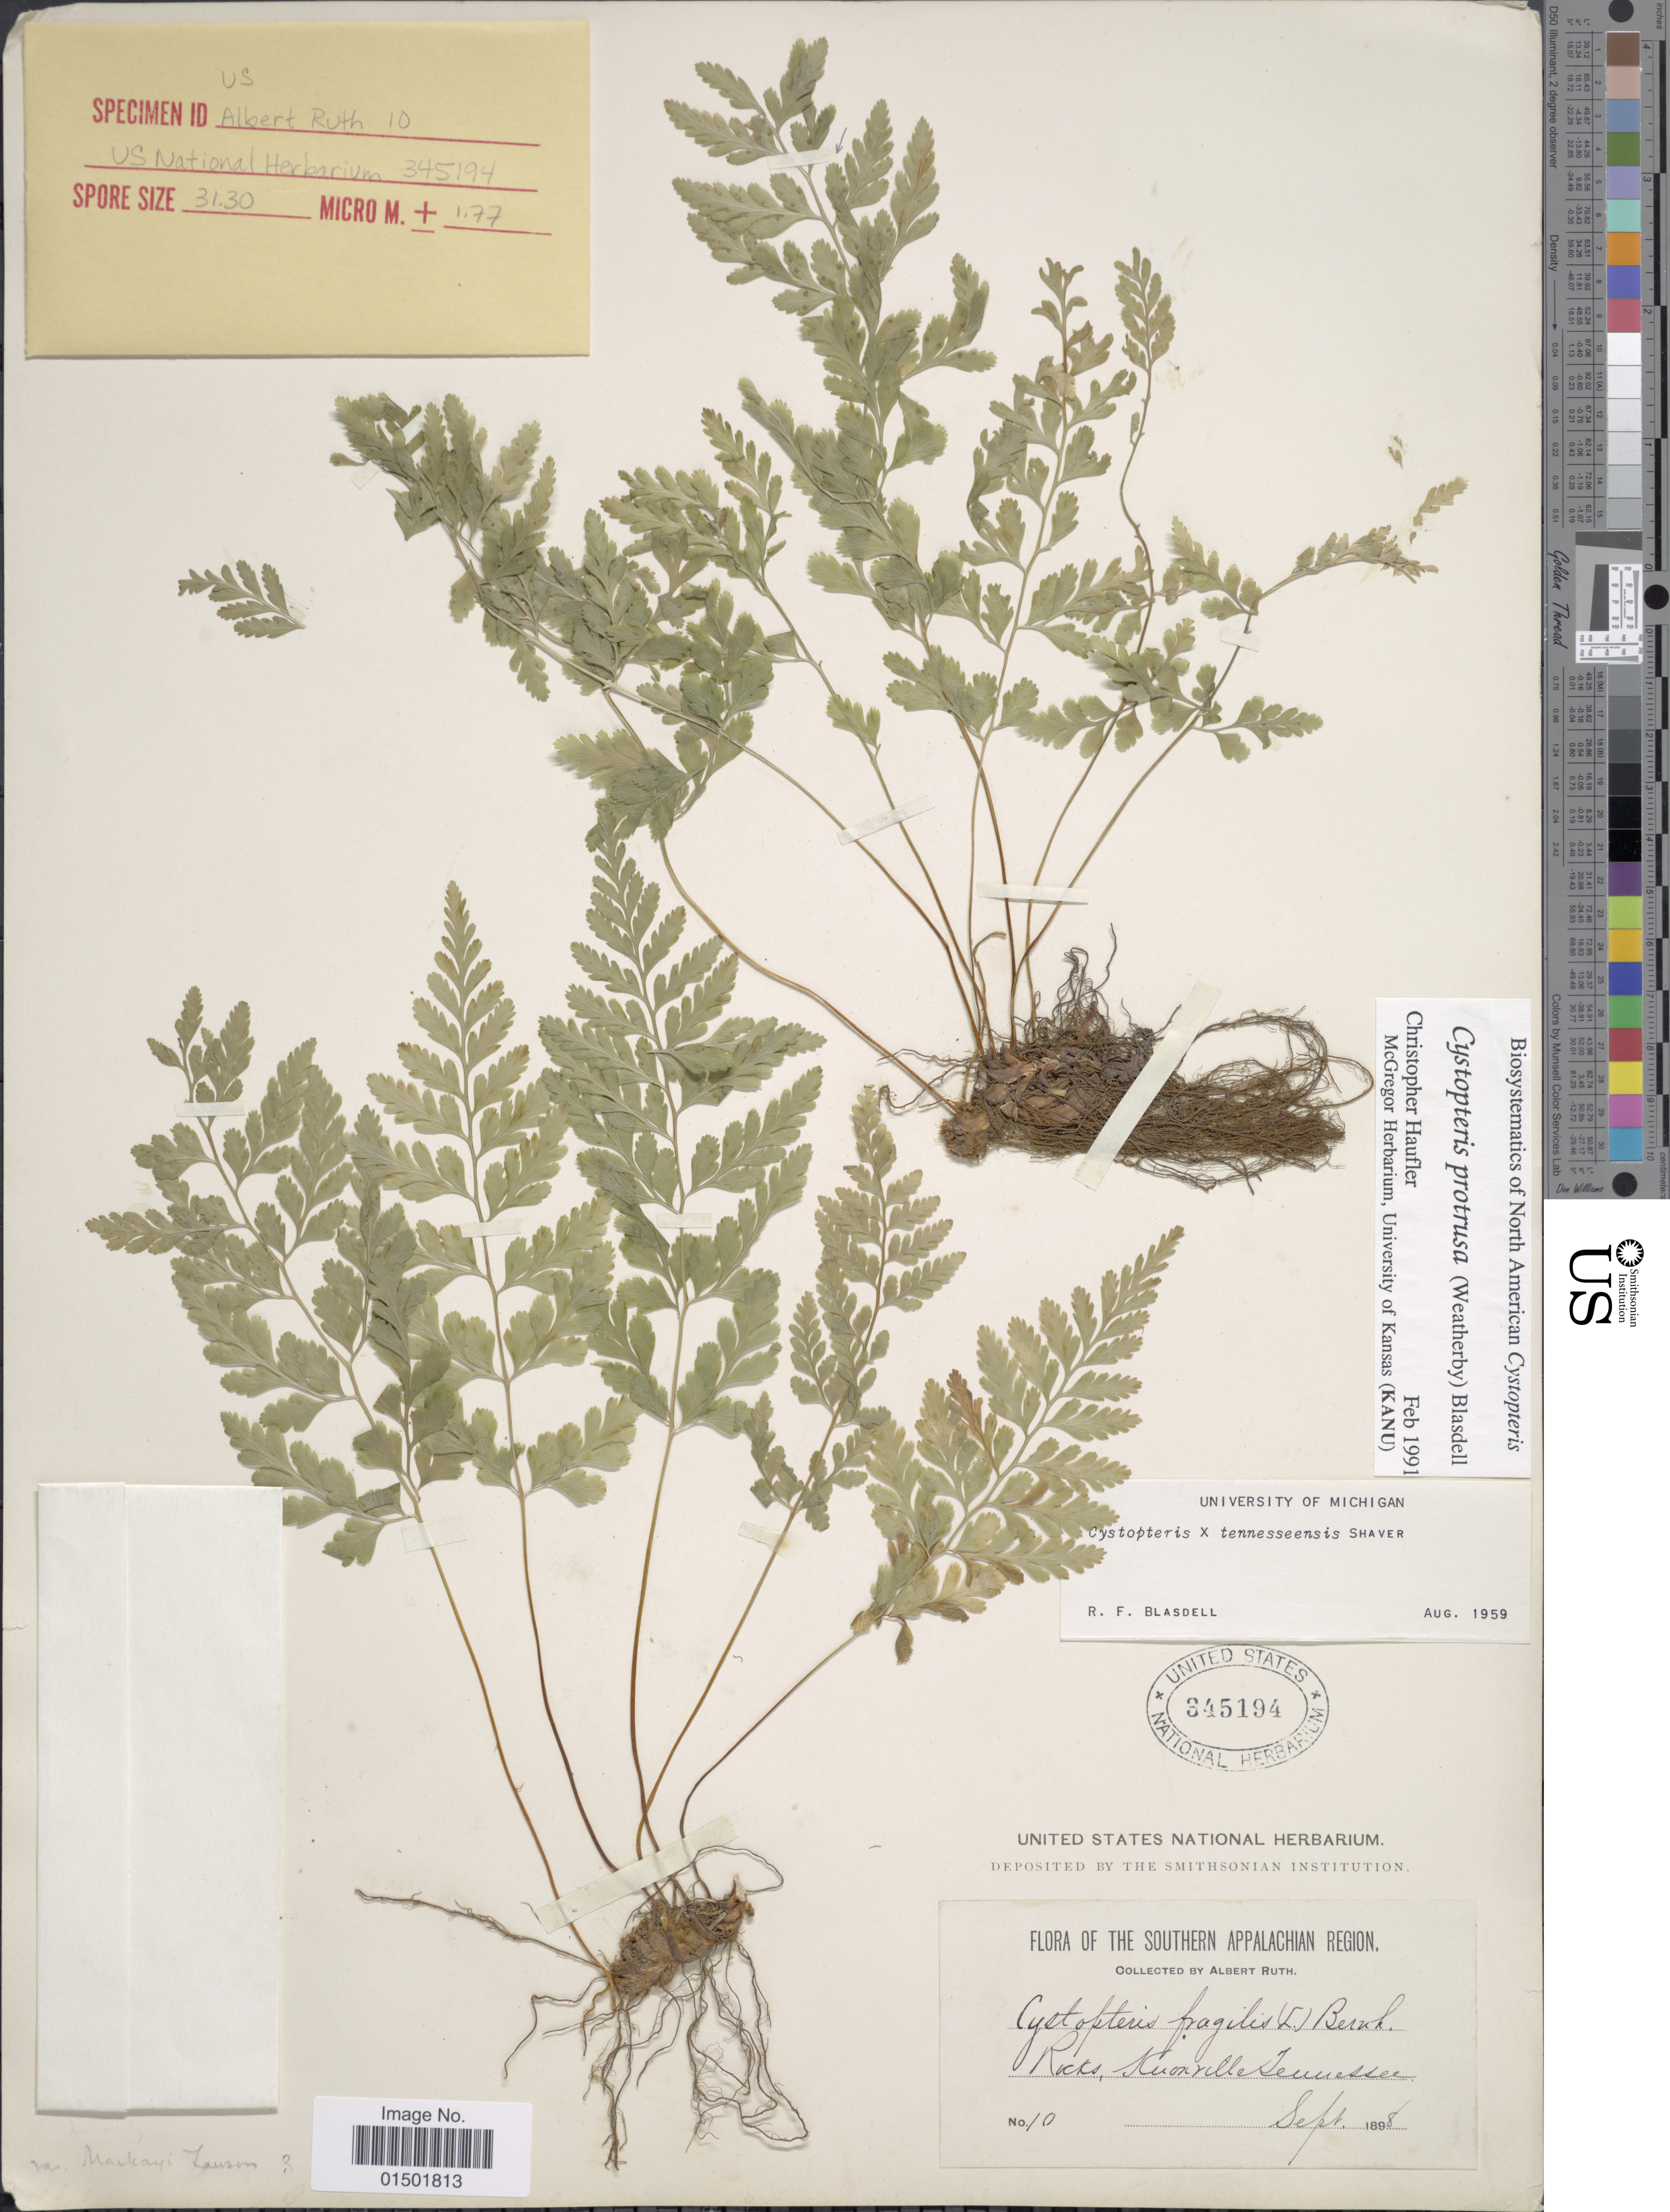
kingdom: Plantae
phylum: Tracheophyta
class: Polypodiopsida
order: Polypodiales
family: Cystopteridaceae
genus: Cystopteris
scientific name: Cystopteris protrusa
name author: (Weath.) Blasdell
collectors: A. Ruth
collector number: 10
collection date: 1898-09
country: United States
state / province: Tennessee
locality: Rocks, Knoxville,Tennessee. Southern Appalachian Region.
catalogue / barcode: US 345194